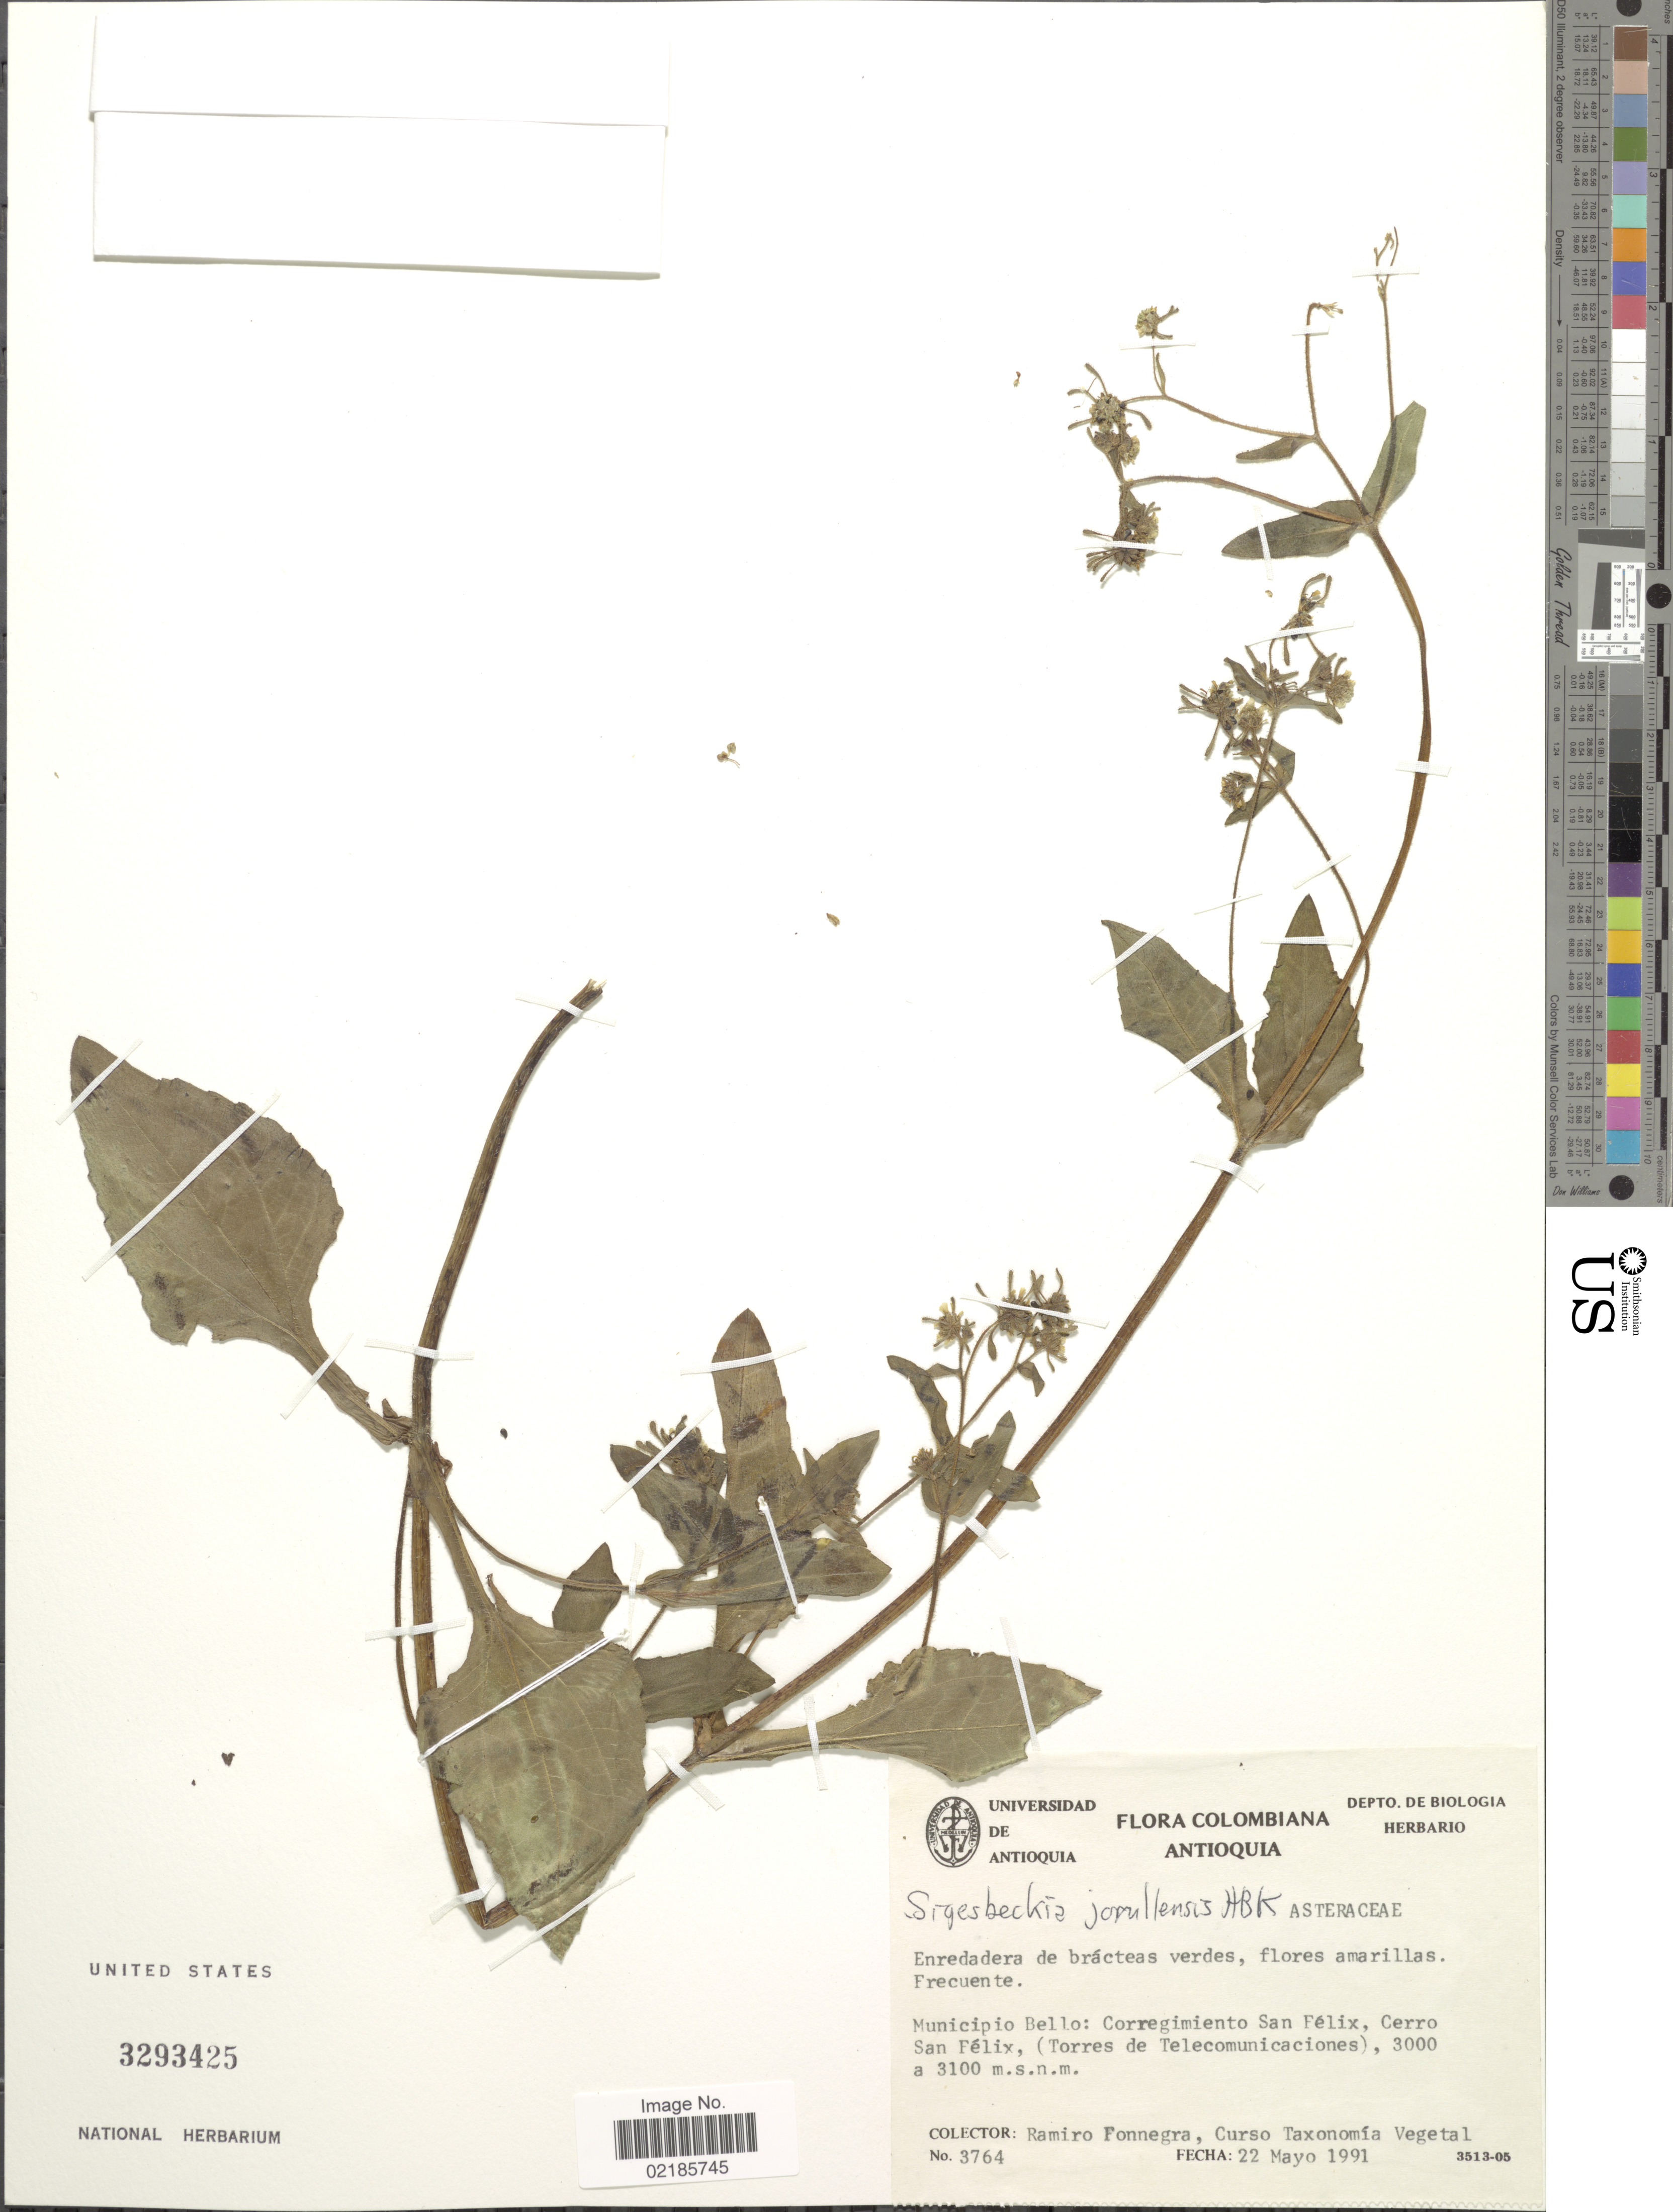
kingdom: Plantae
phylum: Tracheophyta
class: Magnoliopsida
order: Asterales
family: Asteraceae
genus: Sigesbeckia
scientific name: Sigesbeckia jorullensis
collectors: R. Fonnegra G.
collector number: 3764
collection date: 1991-05-22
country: Colombia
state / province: Antioquia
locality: Municipio Bello: Corregimiento San Félix, Cerro San Félix (Torres de Telecomunicaciones)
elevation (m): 3000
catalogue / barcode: US 3293425